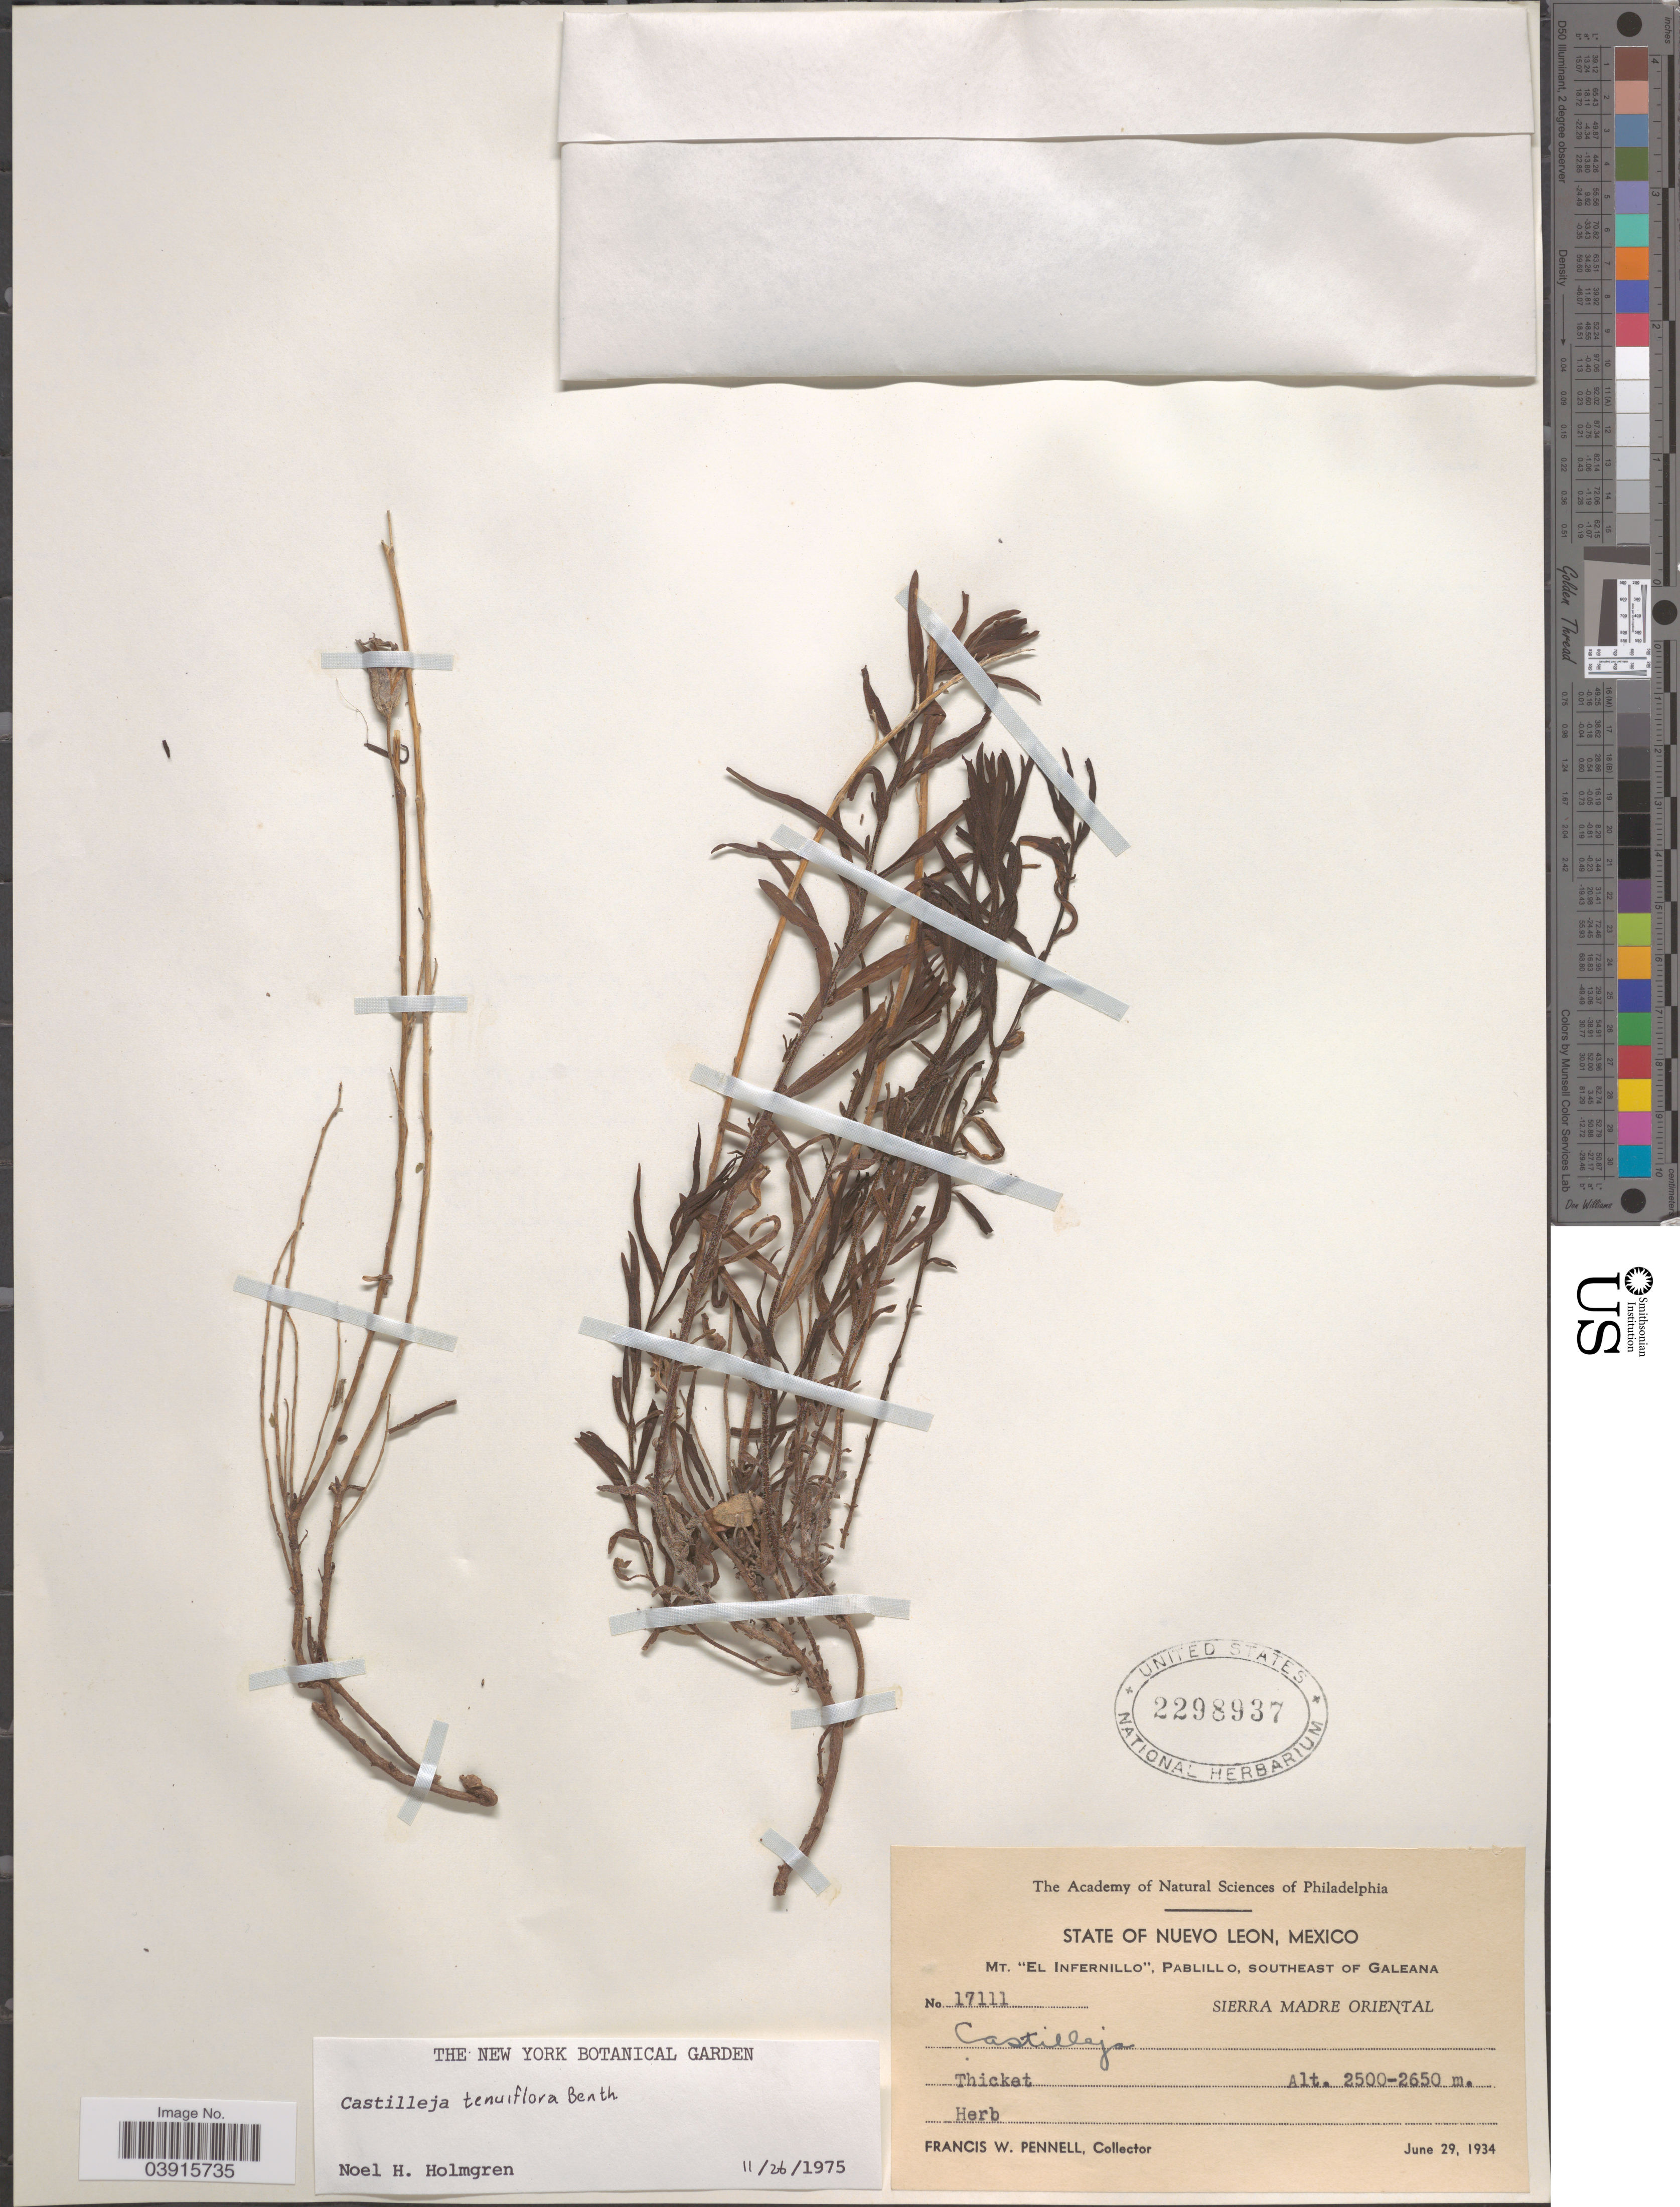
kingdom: Plantae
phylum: Tracheophyta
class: Magnoliopsida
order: Lamiales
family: Orobanchaceae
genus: Castilleja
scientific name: Castilleja tenuiflora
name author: Benth.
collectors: F. W. Pennell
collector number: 17111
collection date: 1934-06-29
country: Mexico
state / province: Nuevo León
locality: Mt. "El Infernillo", Pablillo, southeast of Galeana. Sierra Madre Oriental.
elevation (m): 2500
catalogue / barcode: US 2298937